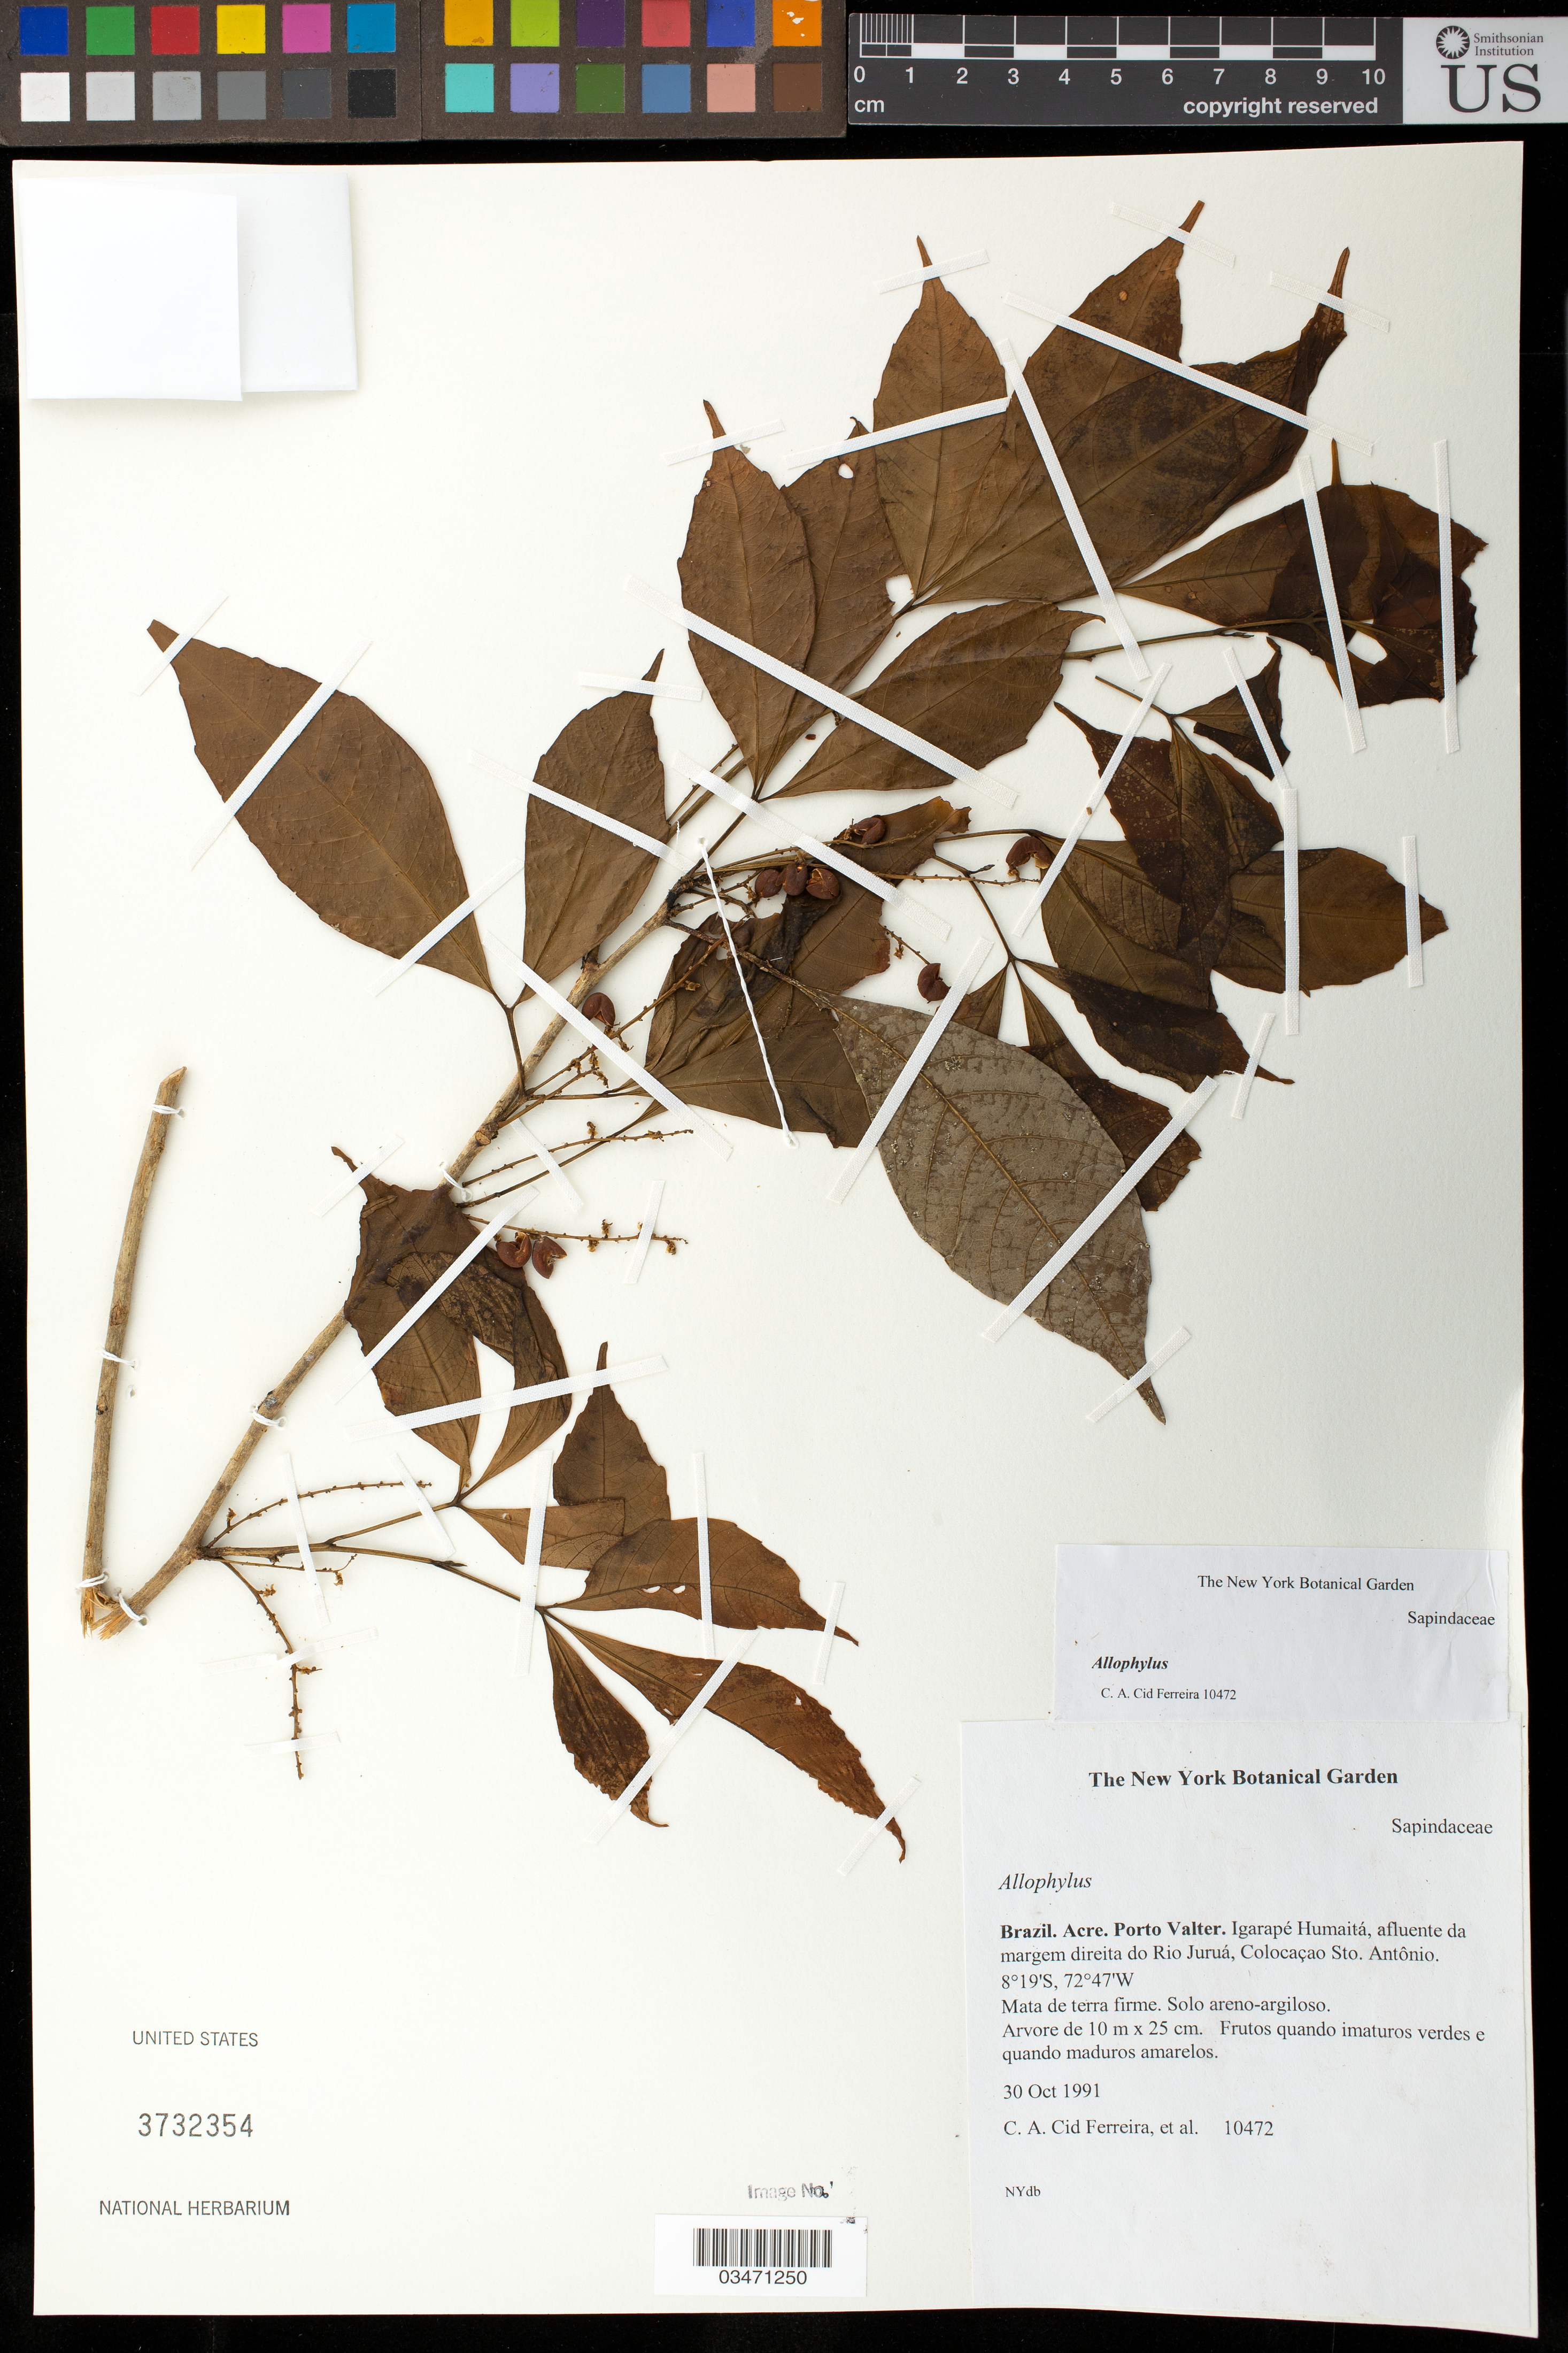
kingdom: Plantae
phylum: Tracheophyta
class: Magnoliopsida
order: Sapindales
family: Sapindaceae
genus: Allophylus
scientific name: Allophylus sp.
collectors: C. A. Cid Ferreira et al.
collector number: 10472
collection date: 1991-10-30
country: Brazil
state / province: Acre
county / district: Porto Valter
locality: Igarape Humaita, afluente da margem direita do Rio Jurua, Colocacao Sto. Antonio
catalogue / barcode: US 3732354